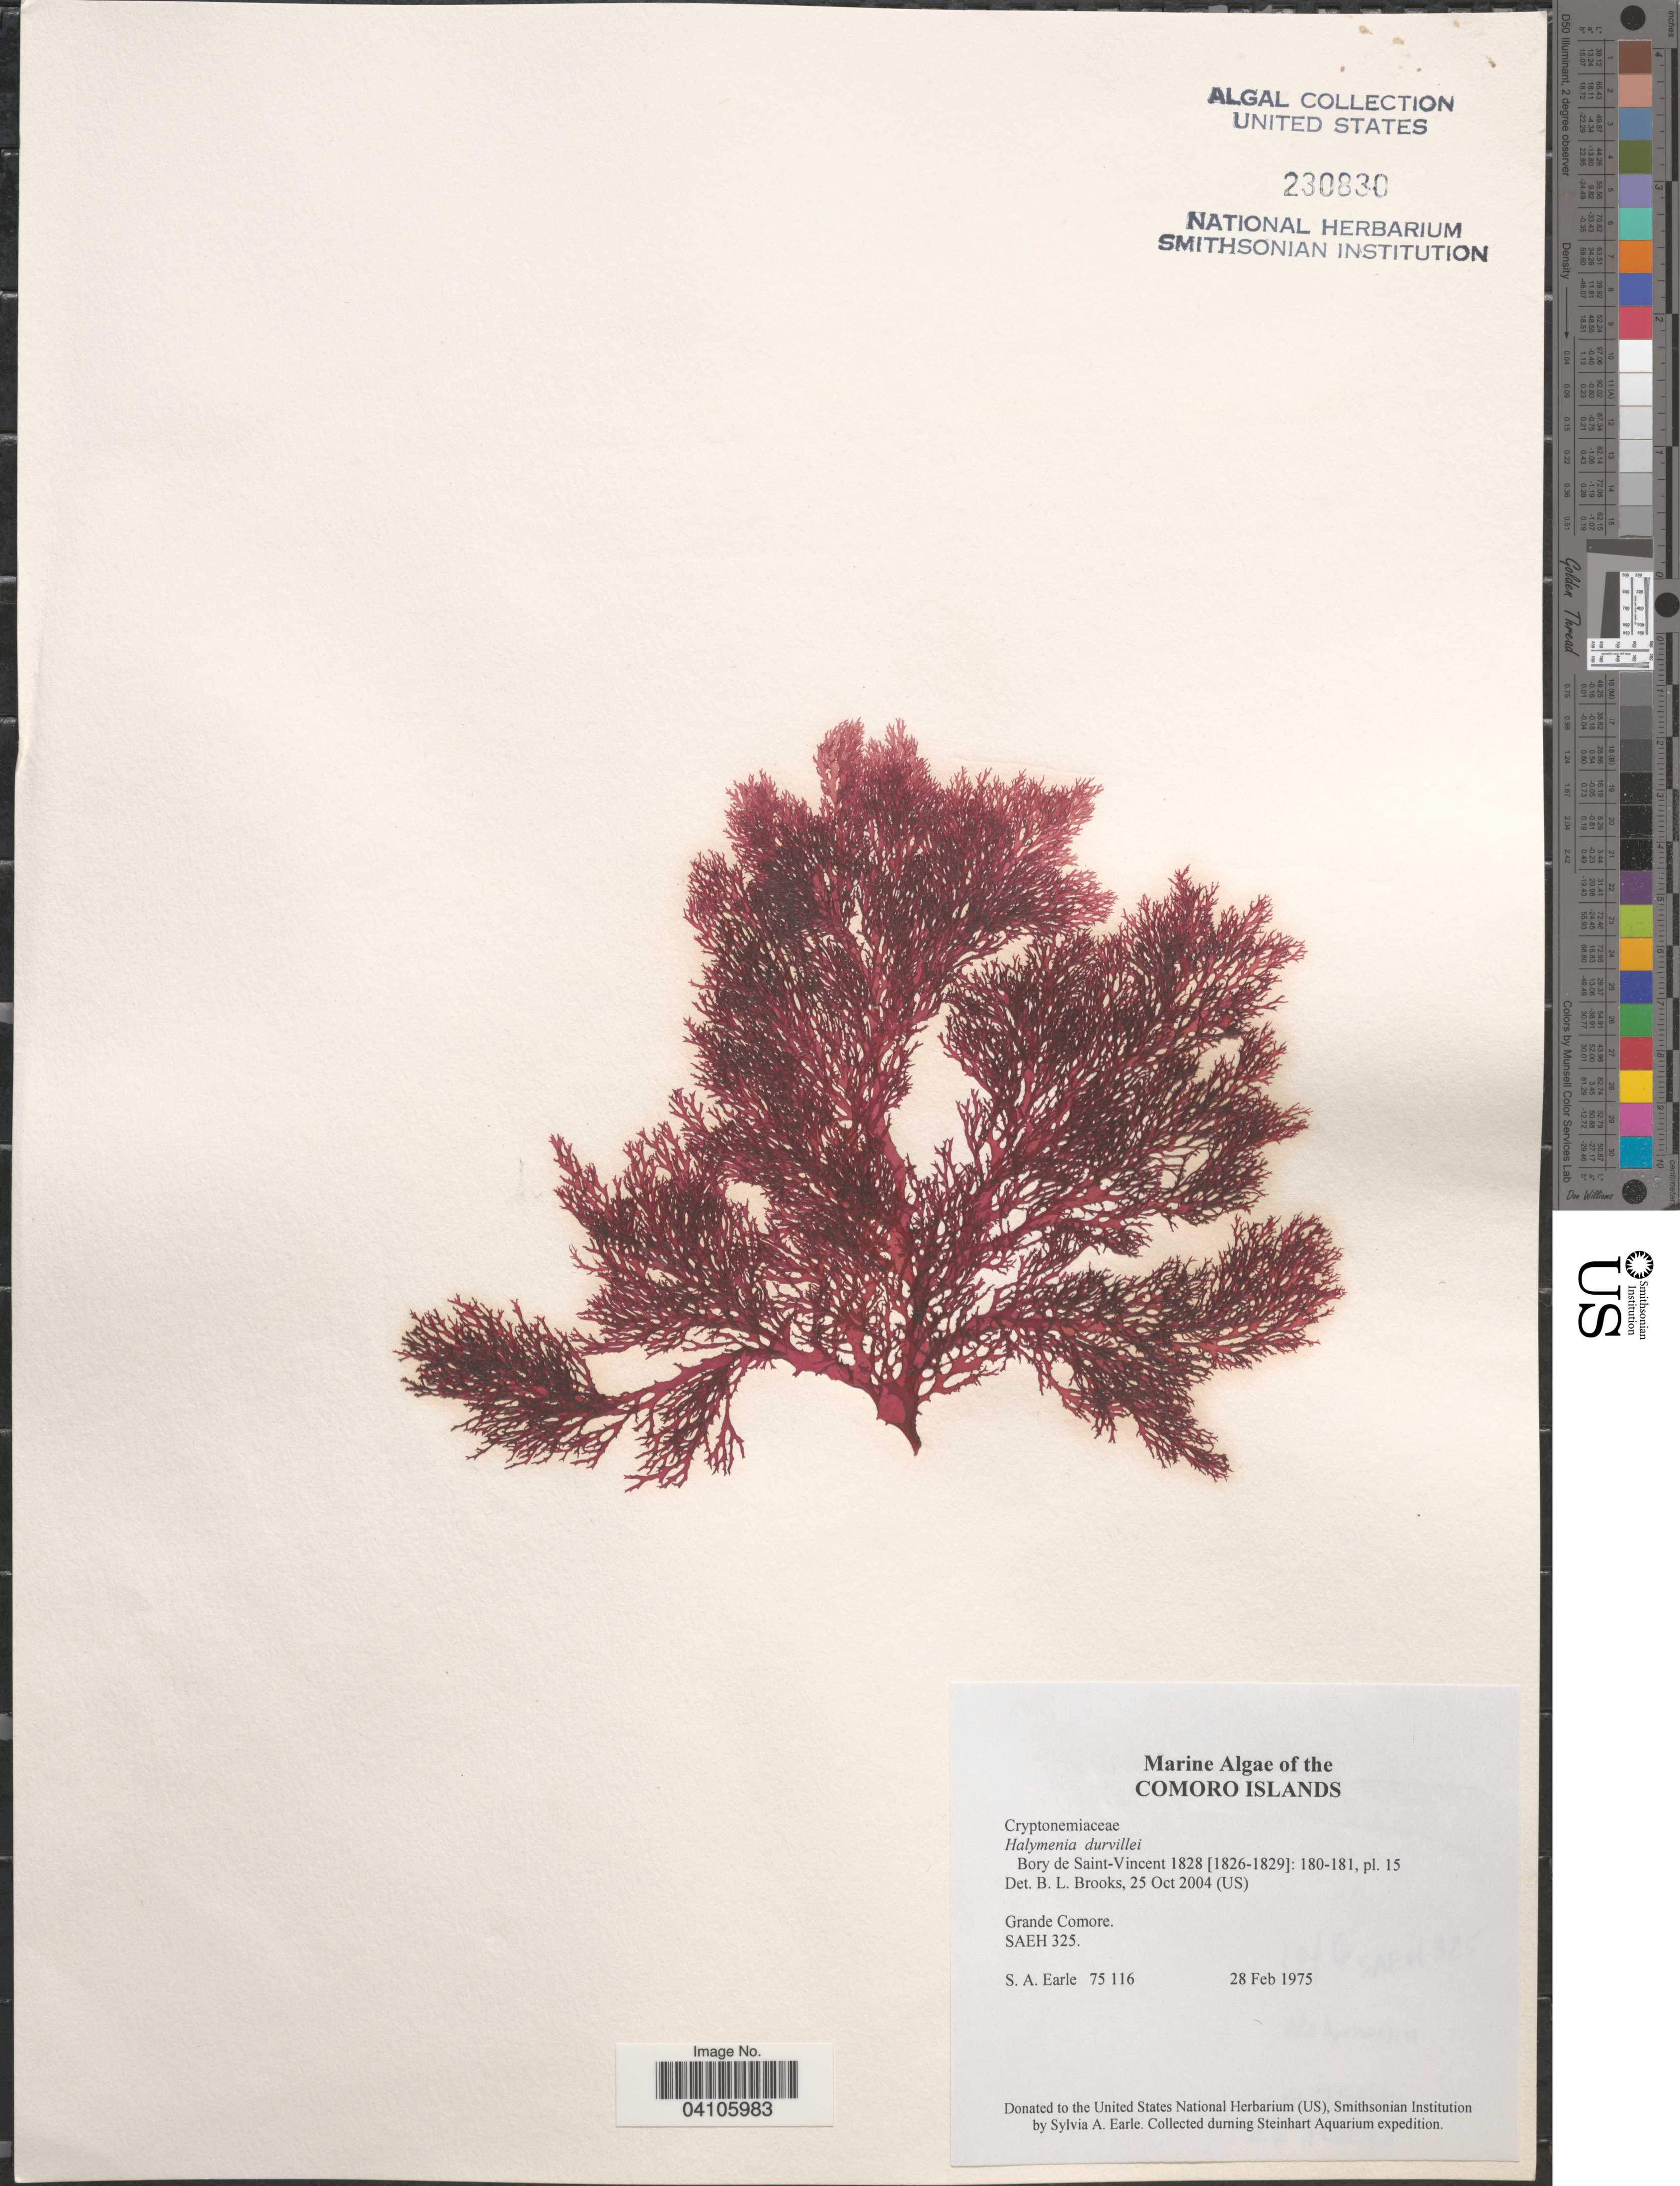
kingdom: Plantae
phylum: Rhodophyta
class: Florideophyceae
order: Halymeniales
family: Halymeniaceae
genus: Halymenia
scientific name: Halymenia durvillaei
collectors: S. A. Earle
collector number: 75116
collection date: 1975-02-28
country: Comoros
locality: Grande Comore. Steinhart Aquarium expedition.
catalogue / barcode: US 230830